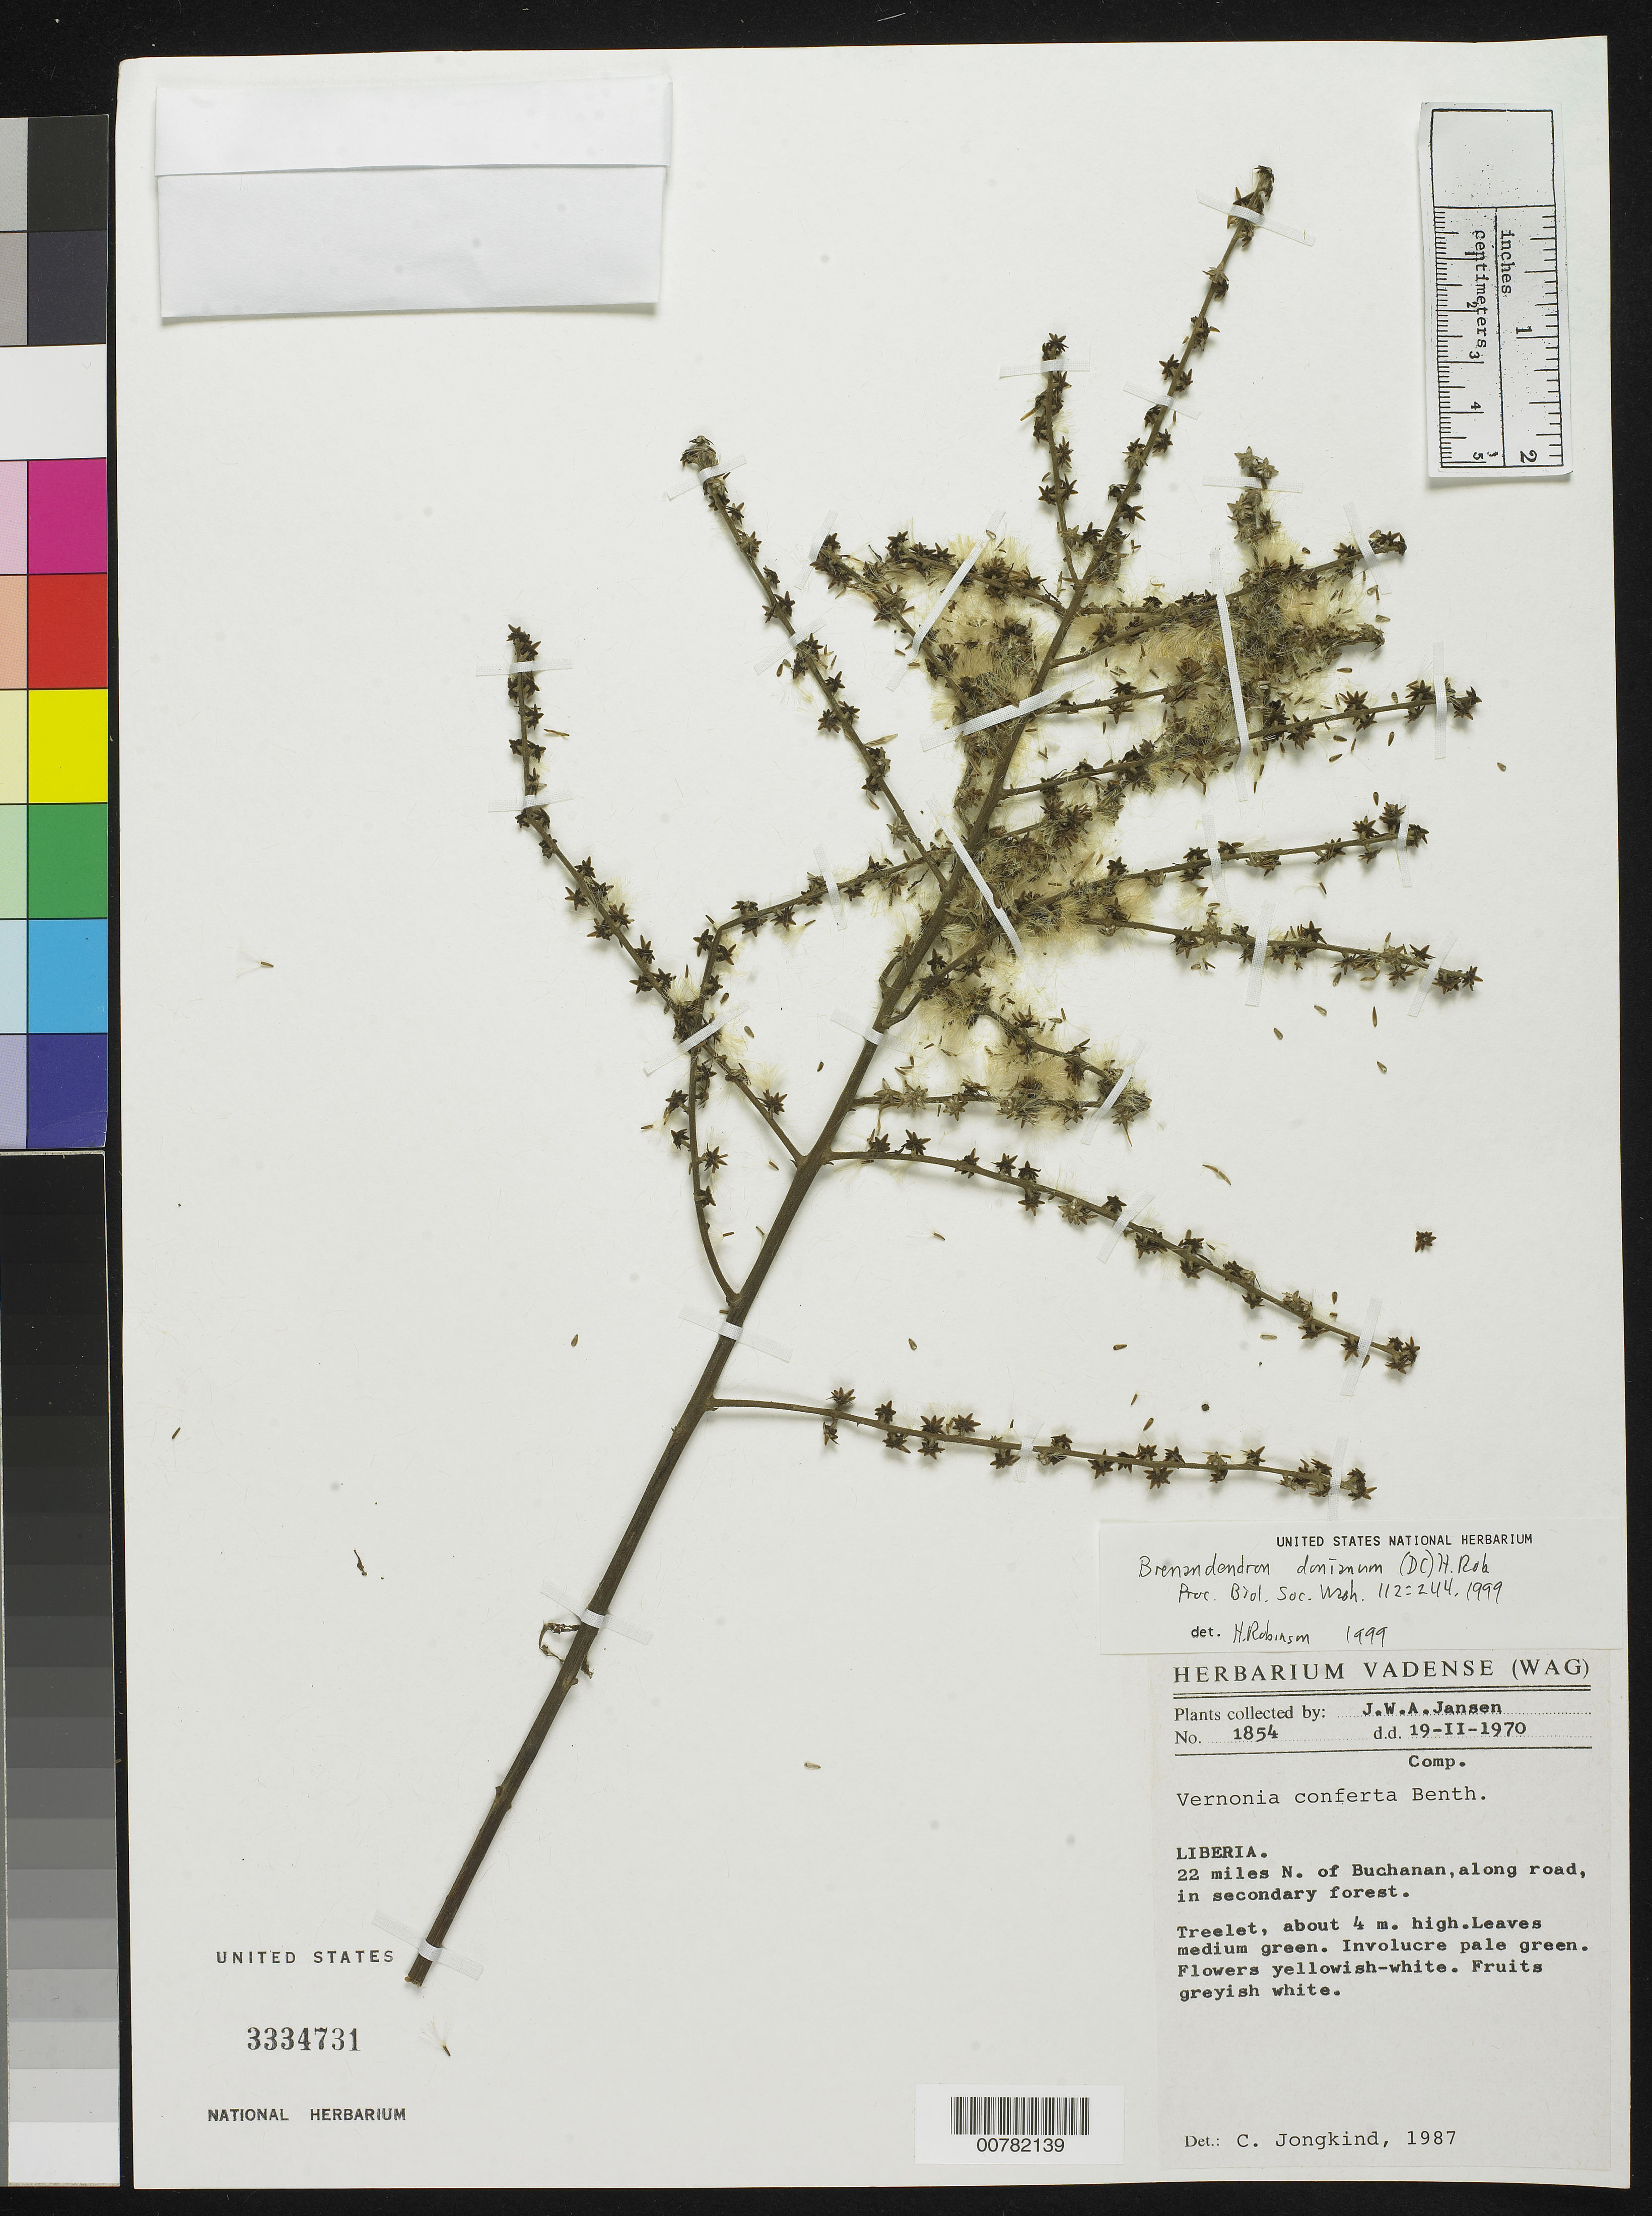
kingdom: Plantae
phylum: Tracheophyta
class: Magnoliopsida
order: Asterales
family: Asteraceae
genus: Brenandendron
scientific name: Brenandendron donianum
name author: (DC.) H. Rob.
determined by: Robinson, Harold E., (US)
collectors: J. Jansen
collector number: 1854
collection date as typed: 19 Feb 1970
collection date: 1970-02-19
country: Liberia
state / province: Grand Bassa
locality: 22 miles N of Buchanan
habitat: Secondary forest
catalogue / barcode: US 3334731